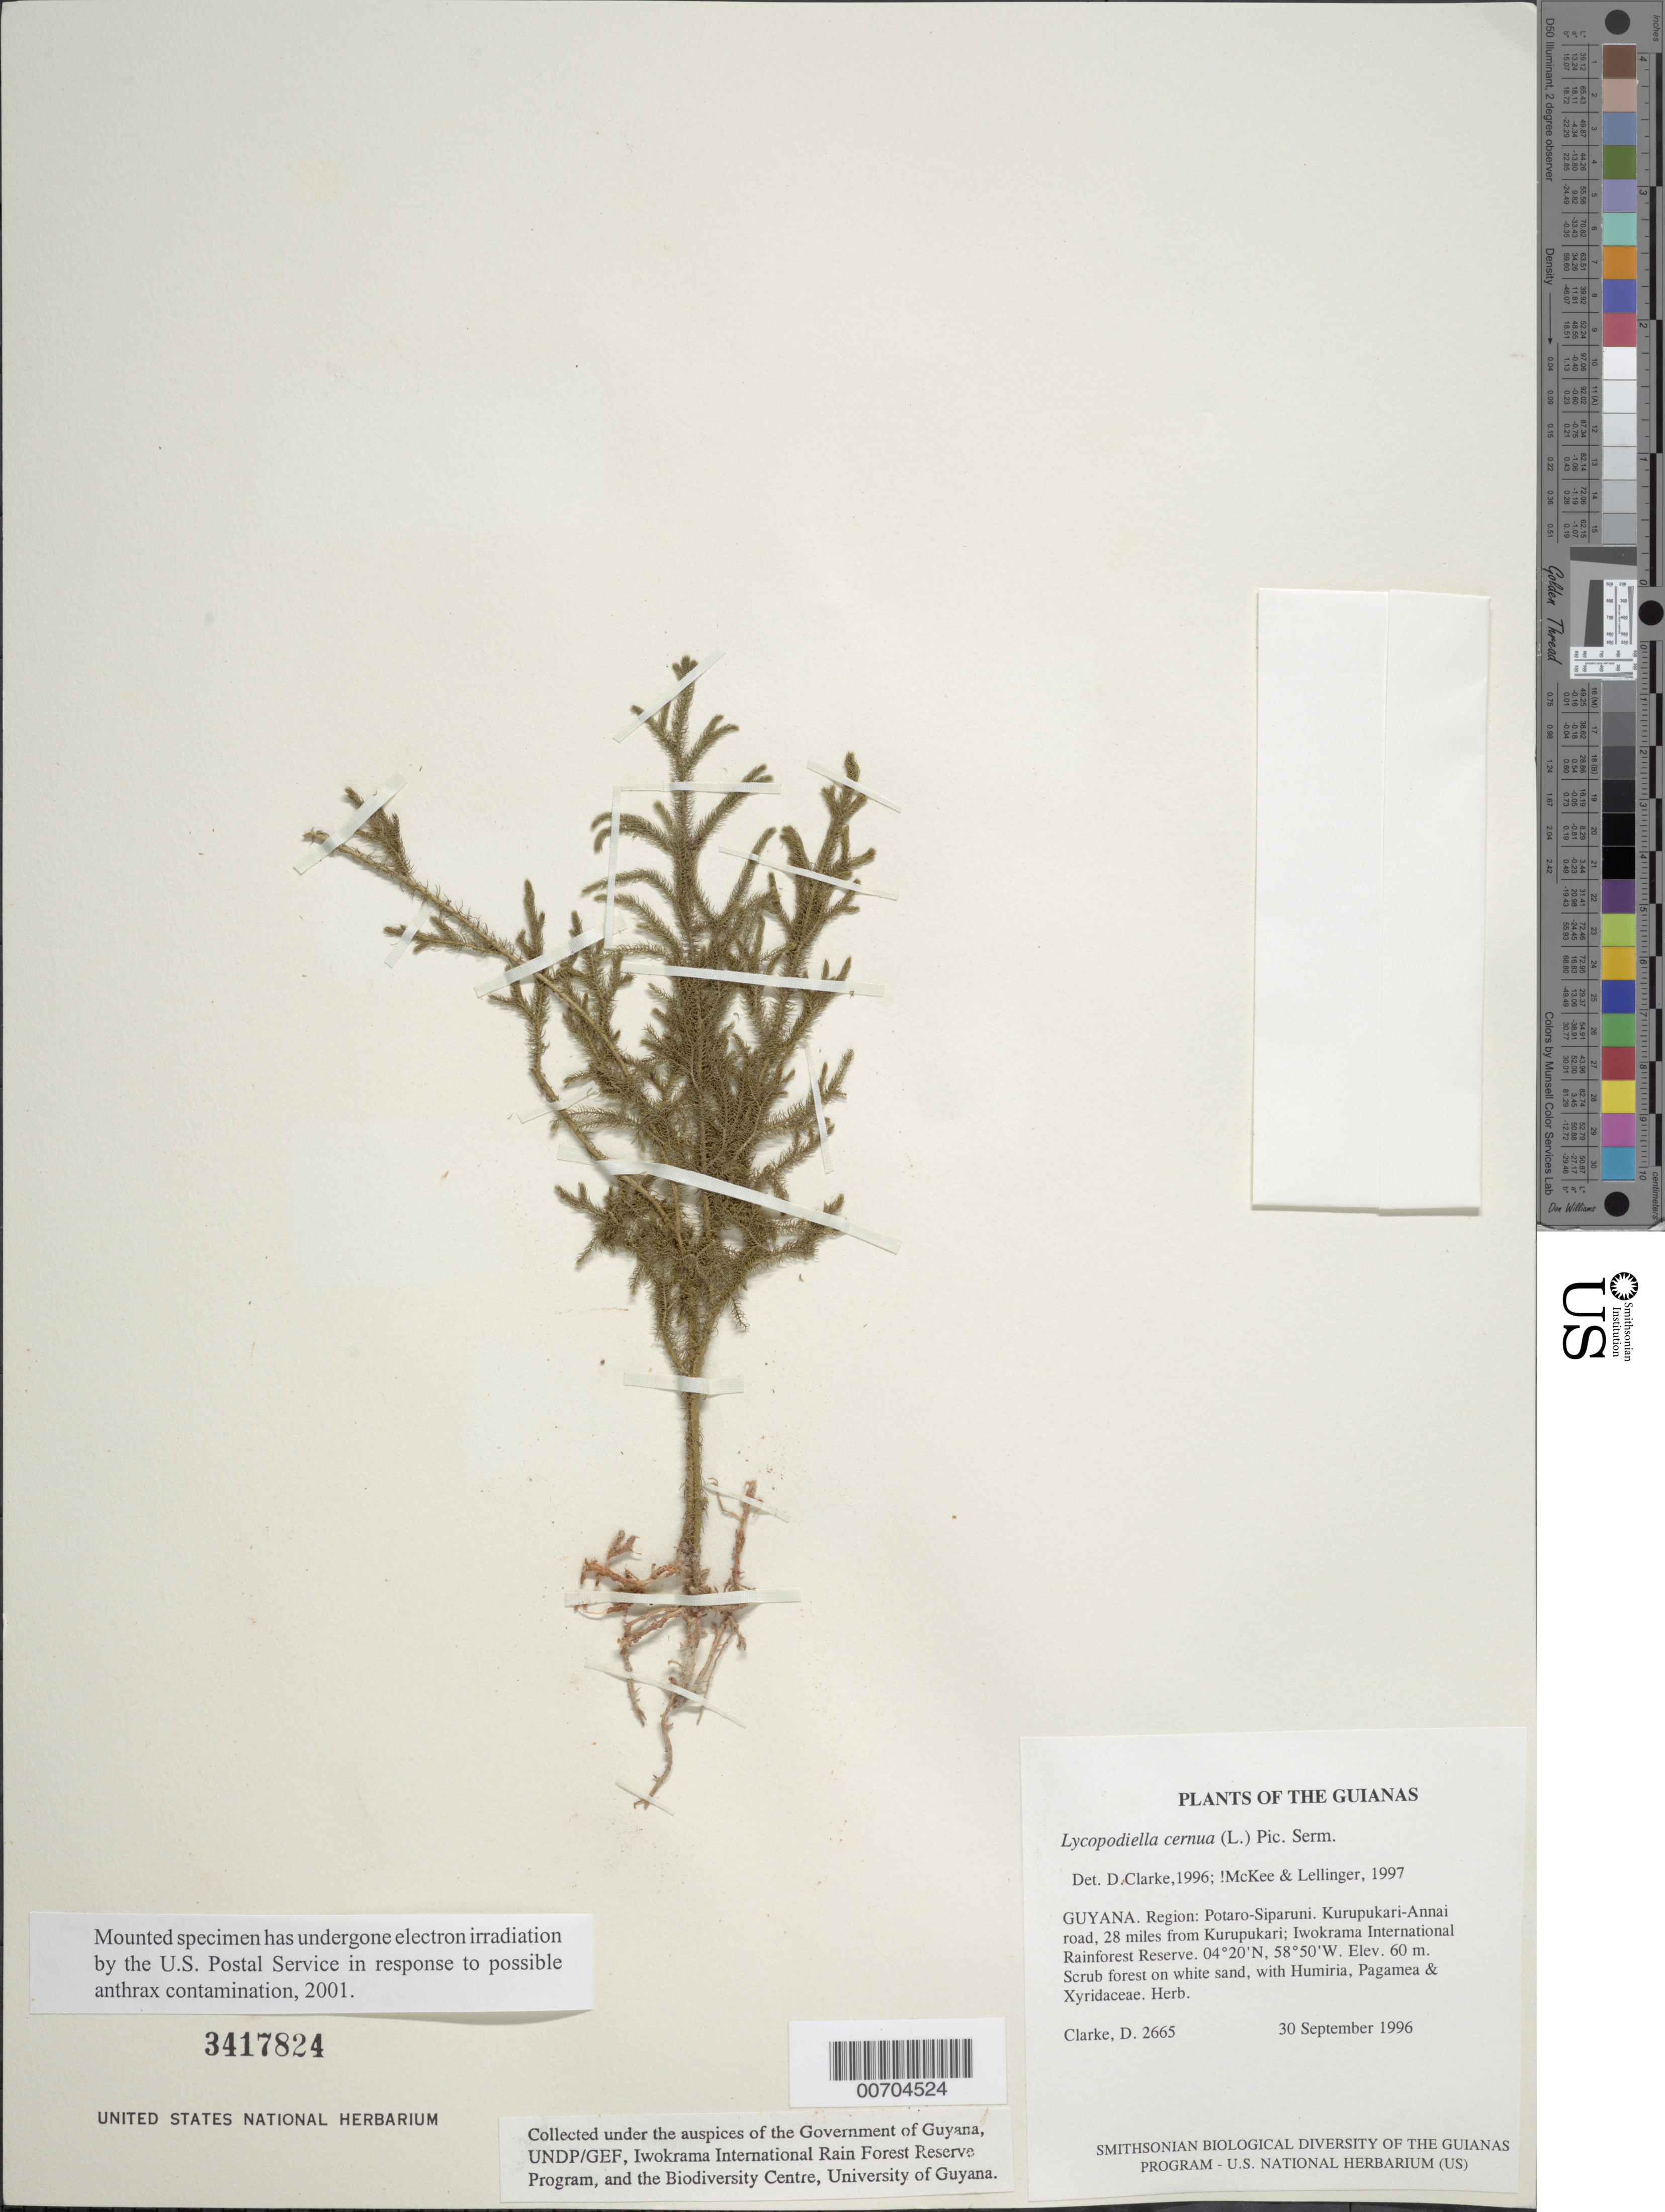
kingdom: Plantae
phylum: Tracheophyta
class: Lycopodiopsida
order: Lycopodiales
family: Lycopodiaceae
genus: Palhinhaea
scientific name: Palhinhaea cernua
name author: (L.) Vasc. & Franco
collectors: H. D. Clarke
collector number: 2665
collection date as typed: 30 September 1996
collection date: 1996-09-30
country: Guyana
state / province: Potaro-Siparuni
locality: Kurupukari-Annai road, 28 miles from Kurupukari; Iwokrama International Rainforest Reserve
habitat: Scrub forest on white sand, with Humiria, Pagamea & Xyridaceae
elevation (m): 60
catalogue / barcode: US 3417824